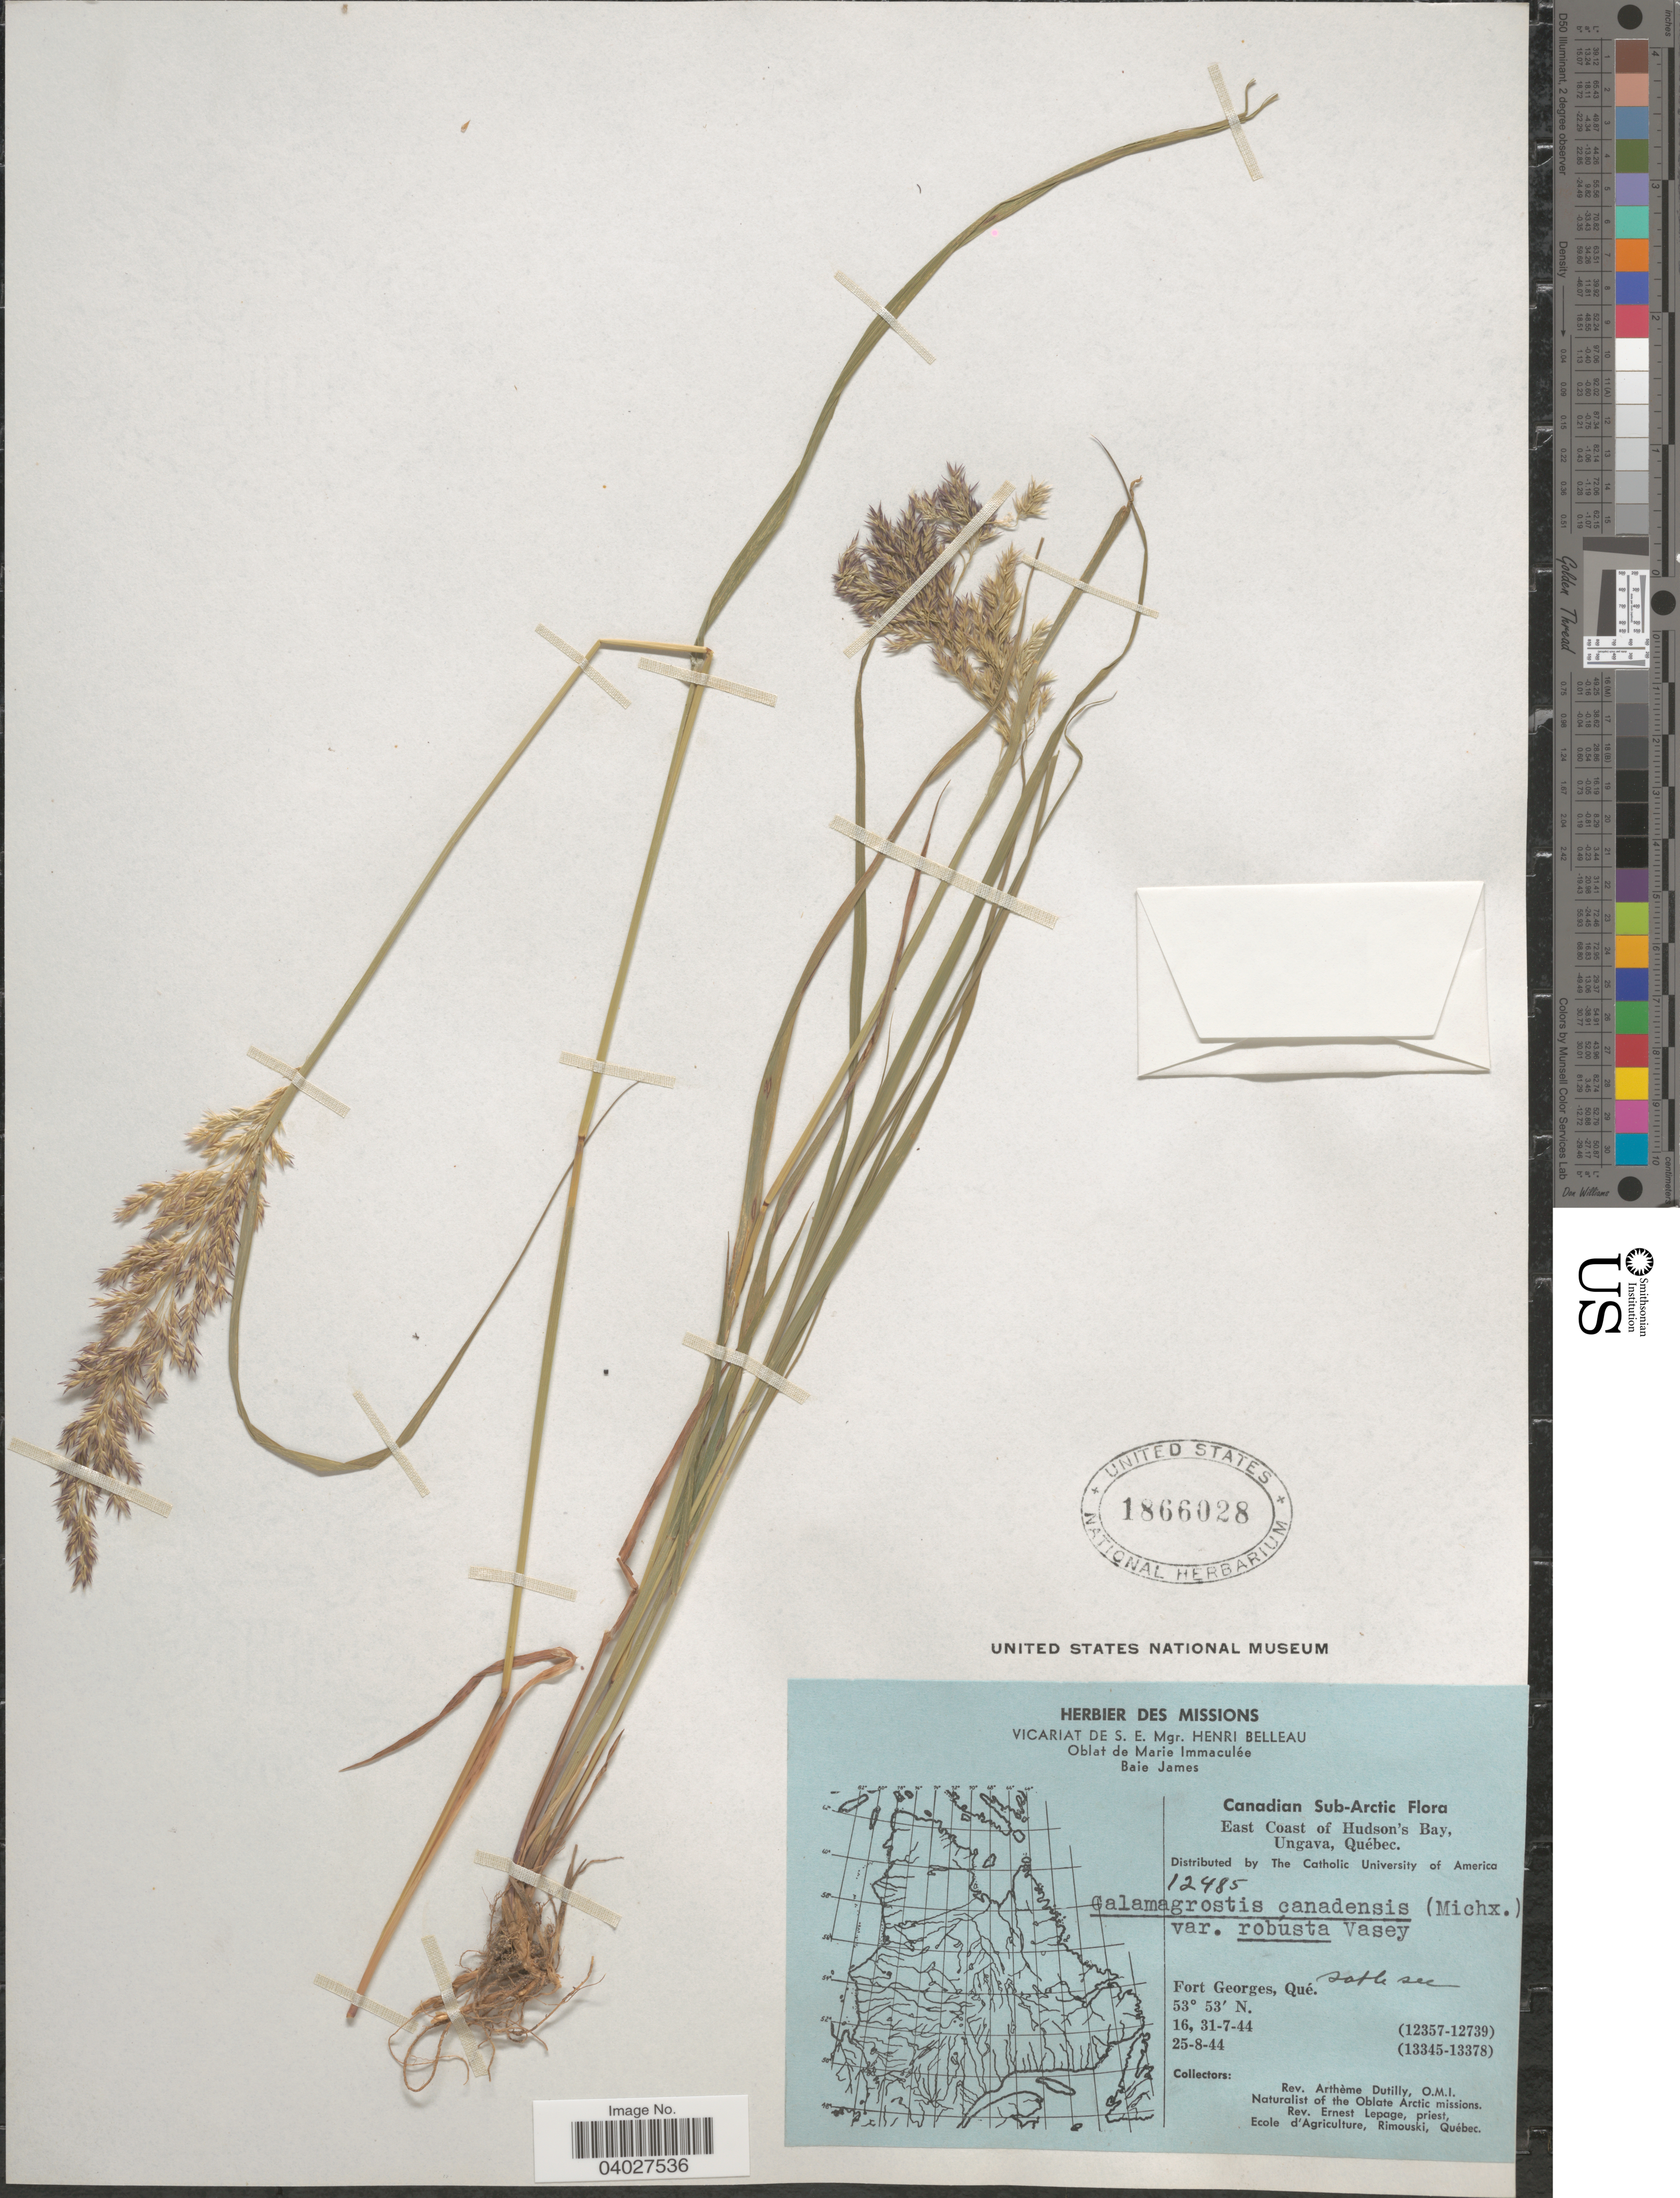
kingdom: Plantae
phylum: Tracheophyta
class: Liliopsida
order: Poales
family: Poaceae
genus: Calamagrostis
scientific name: Calamagrostis canadensis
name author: (Michx.) P. Beauv.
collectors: A. Dutilly & E. Lepage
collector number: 12485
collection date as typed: Transcribed d/m/y: 16/7/44 to 25/8/44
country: Canada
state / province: Quebec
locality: Canadian Sub-Arctic. East Coast of Hudson's Bay, Ungava. Fort Georges.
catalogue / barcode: US 1866028